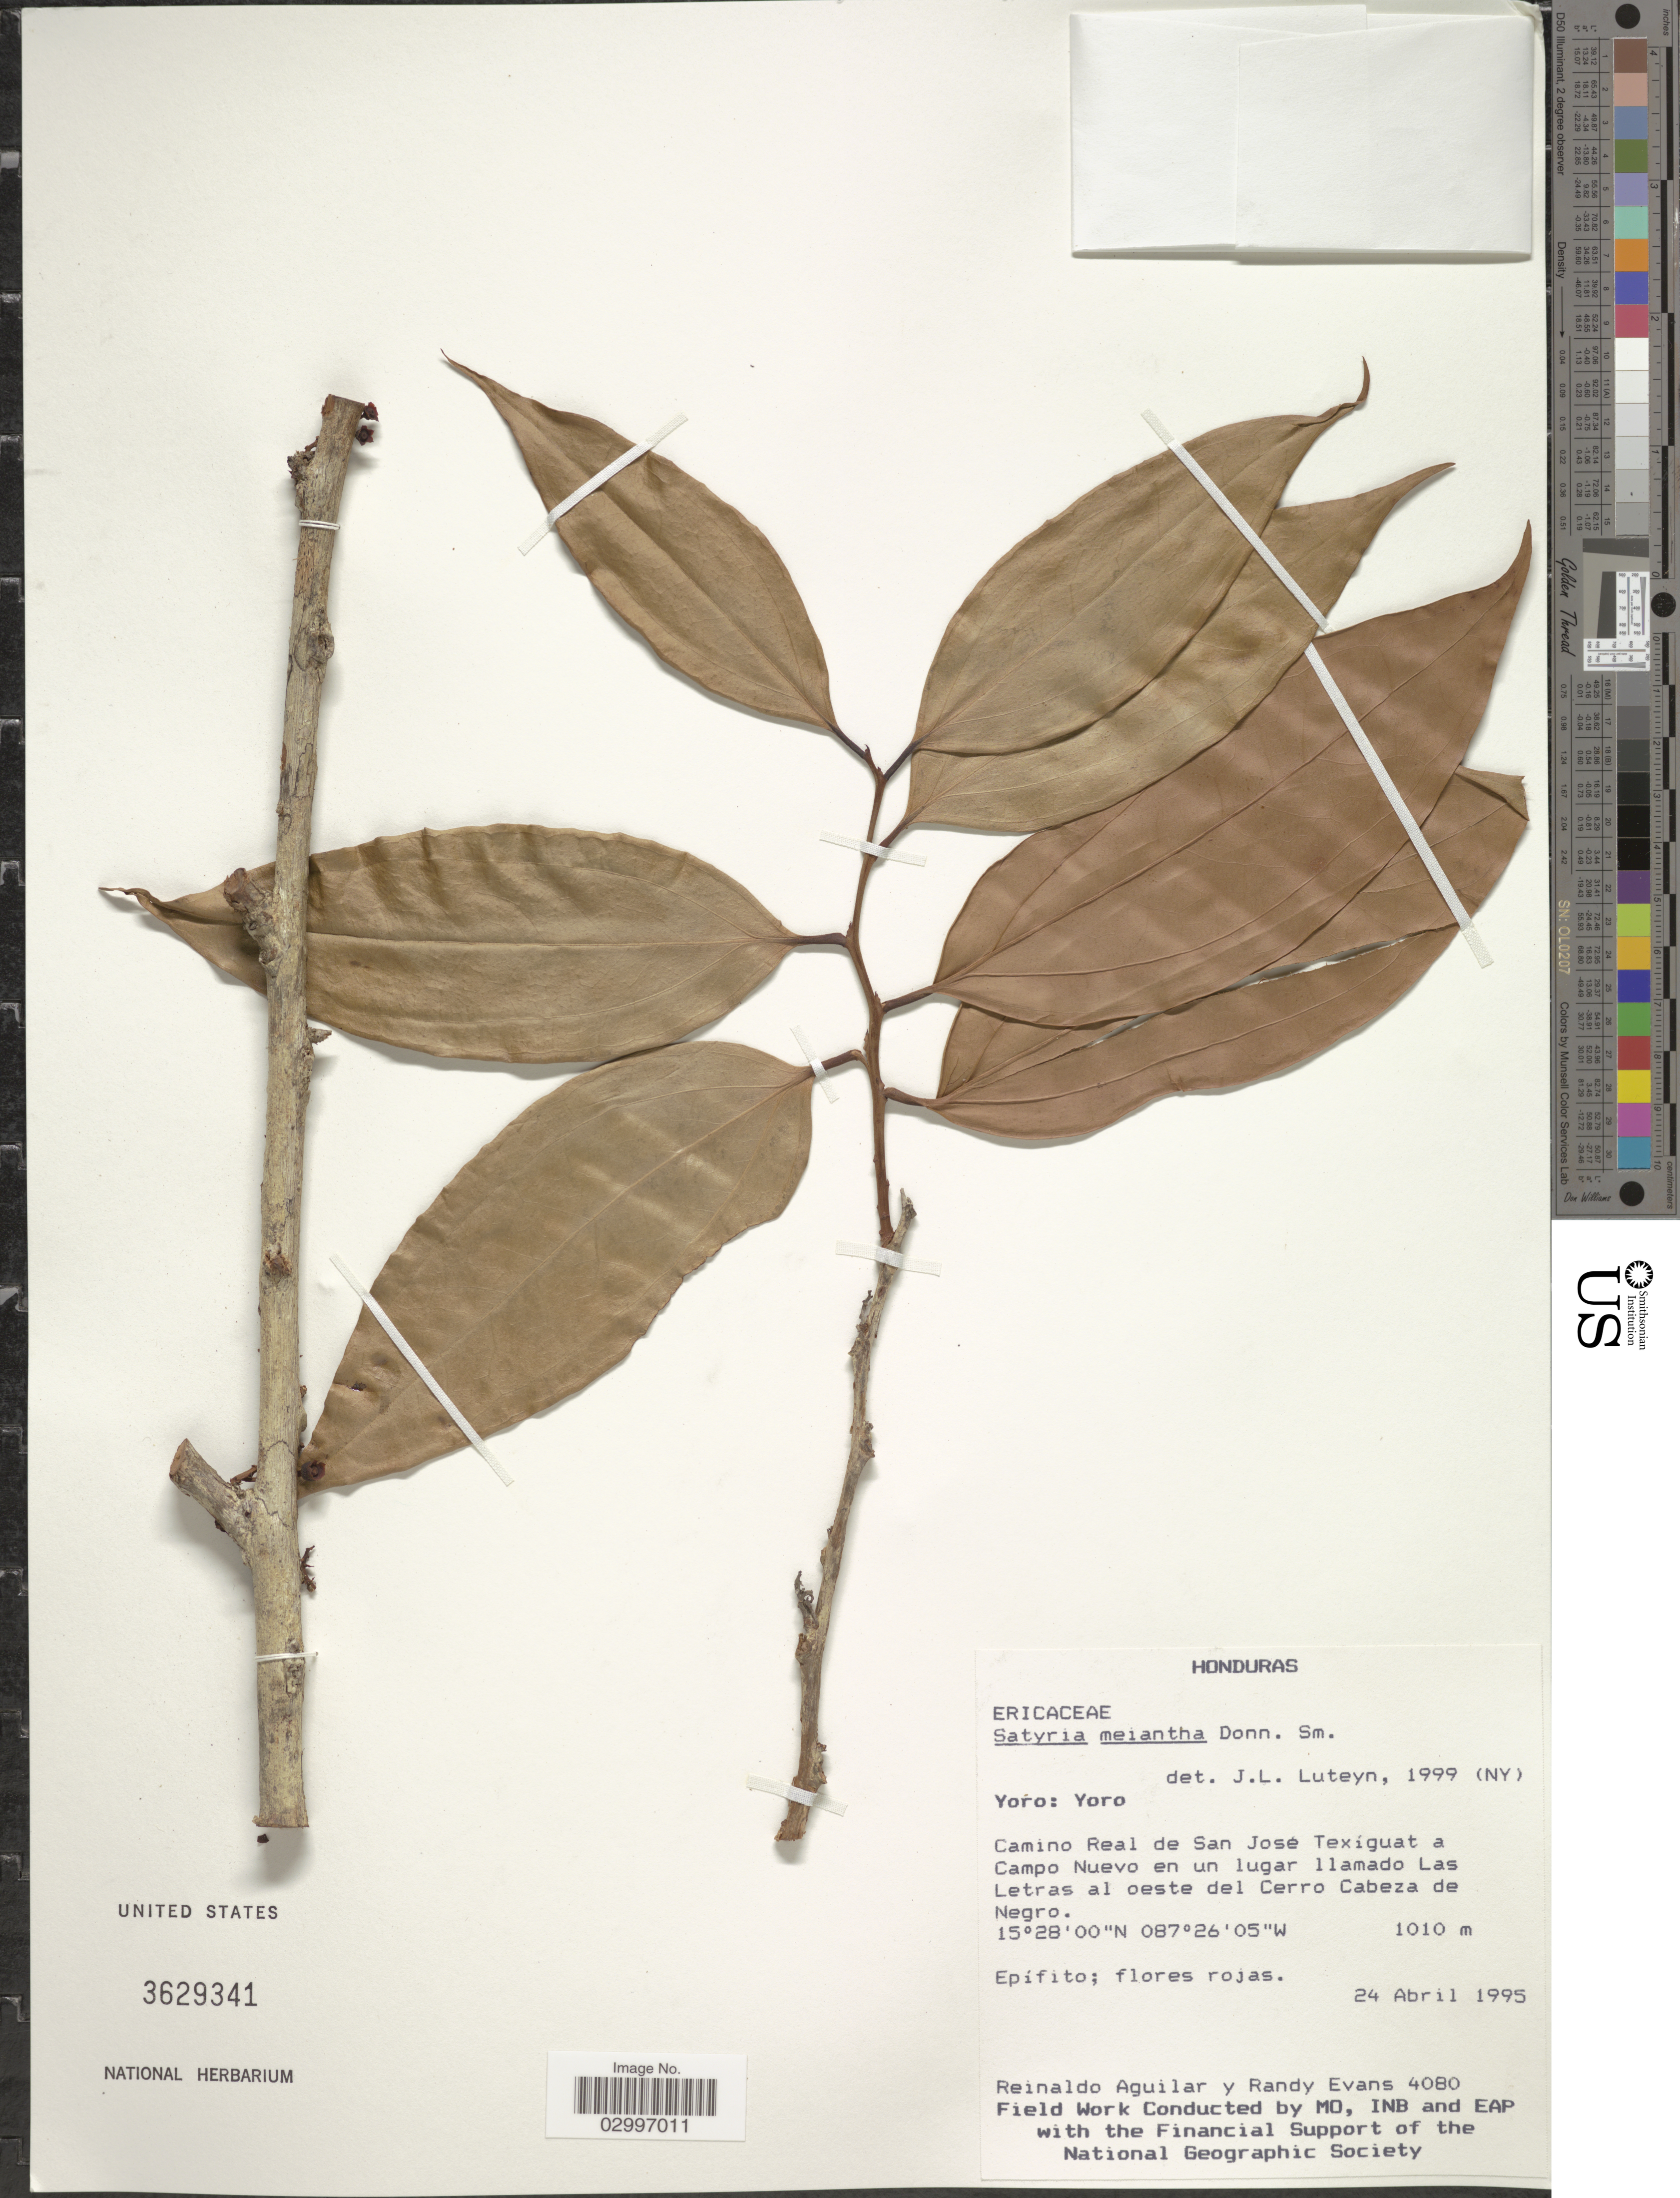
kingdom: Plantae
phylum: Tracheophyta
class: Magnoliopsida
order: Ericales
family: Ericaceae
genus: Satyria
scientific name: Satyria meiantha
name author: Donn. Sm.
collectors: R. Aguilar & R. Evans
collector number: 4080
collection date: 1995-04-24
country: Honduras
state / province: Yoro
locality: Yóro. Camino Real de San Jose Texíguat a Campo Nuevo en un lugar llamado Las Letras al oeste del Cerro Cabeza de Negro.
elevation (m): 1010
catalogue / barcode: US 3629341